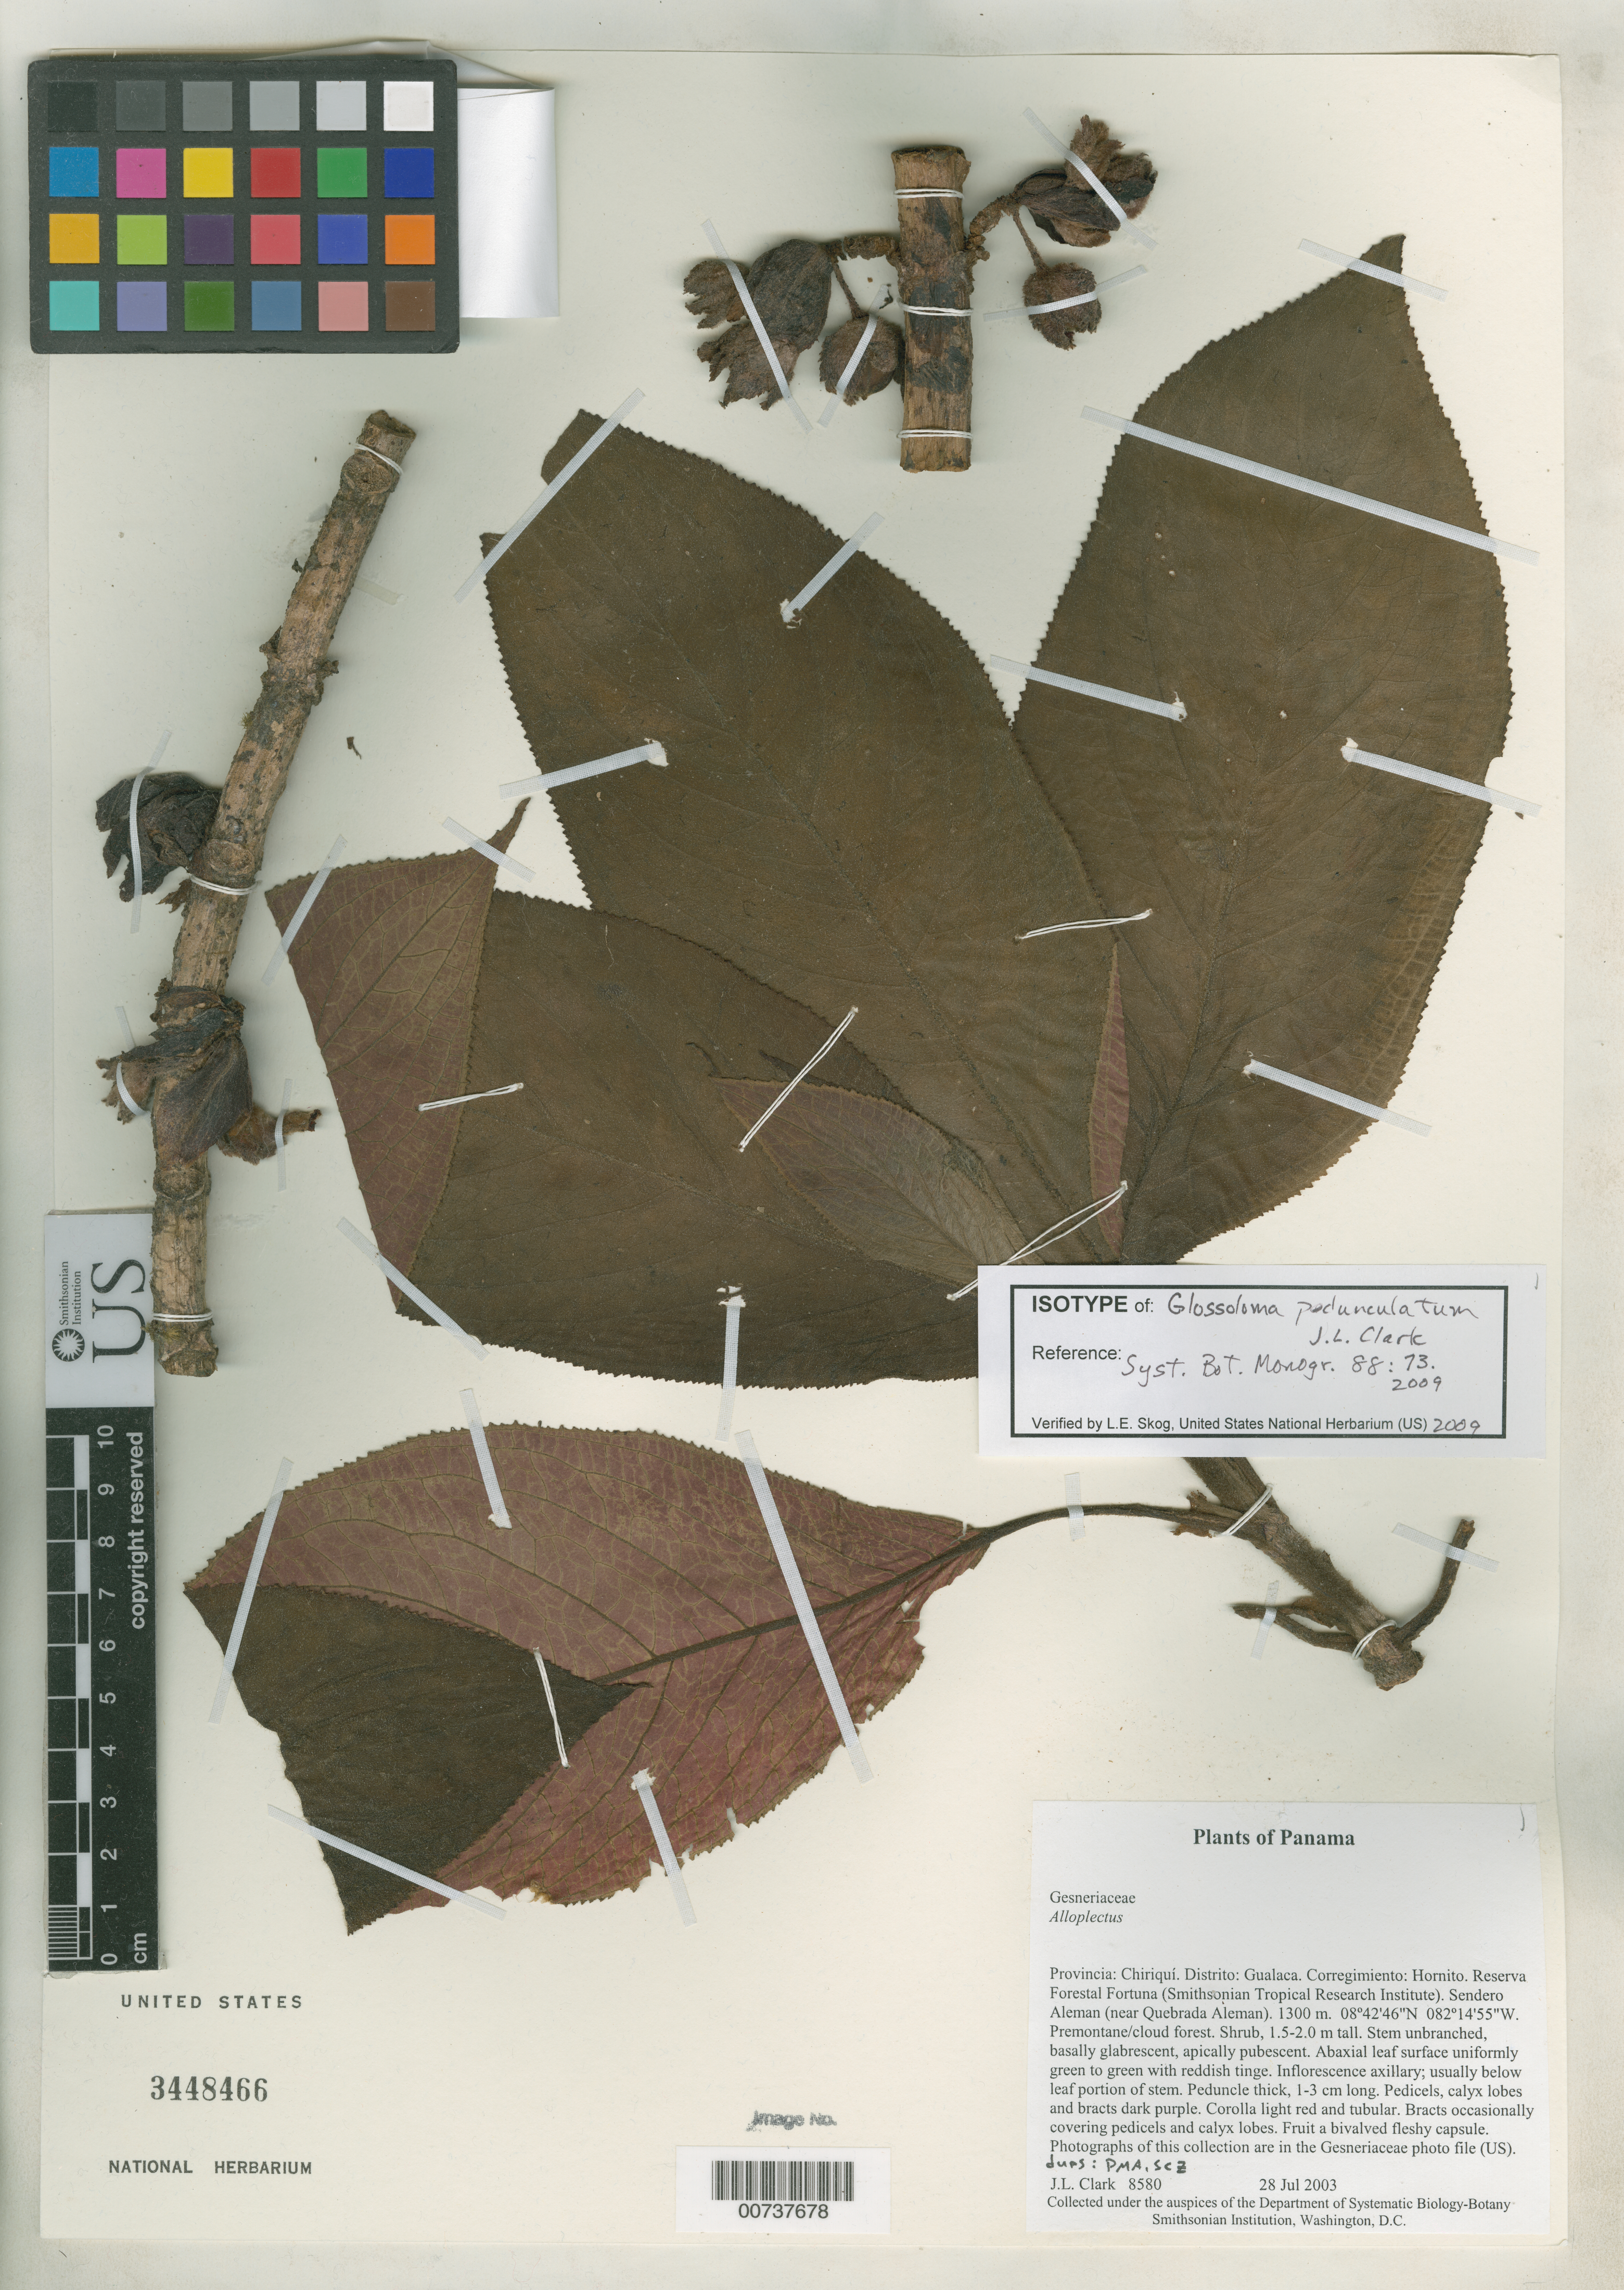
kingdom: Plantae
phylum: Tracheophyta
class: Magnoliopsida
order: Lamiales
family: Gesneriaceae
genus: Glossoloma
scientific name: Glossoloma pedunculatum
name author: J.L. Clark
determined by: Skog, Laurence E.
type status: Isotype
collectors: J. L. Clark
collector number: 8580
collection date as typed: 28 Jul 2003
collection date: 2003-07-28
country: Panama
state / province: Chiriquí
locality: Provincia: Chiriquí. Distrito: Gualaca. Corregimiento: Hornito. Reserva Forestal Fortuna (Smithsonian Tropical Research Institute). Sendero Aleman (near Quebrada Aleman).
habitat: Premontane/cloud forest.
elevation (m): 1300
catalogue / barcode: US 3448466